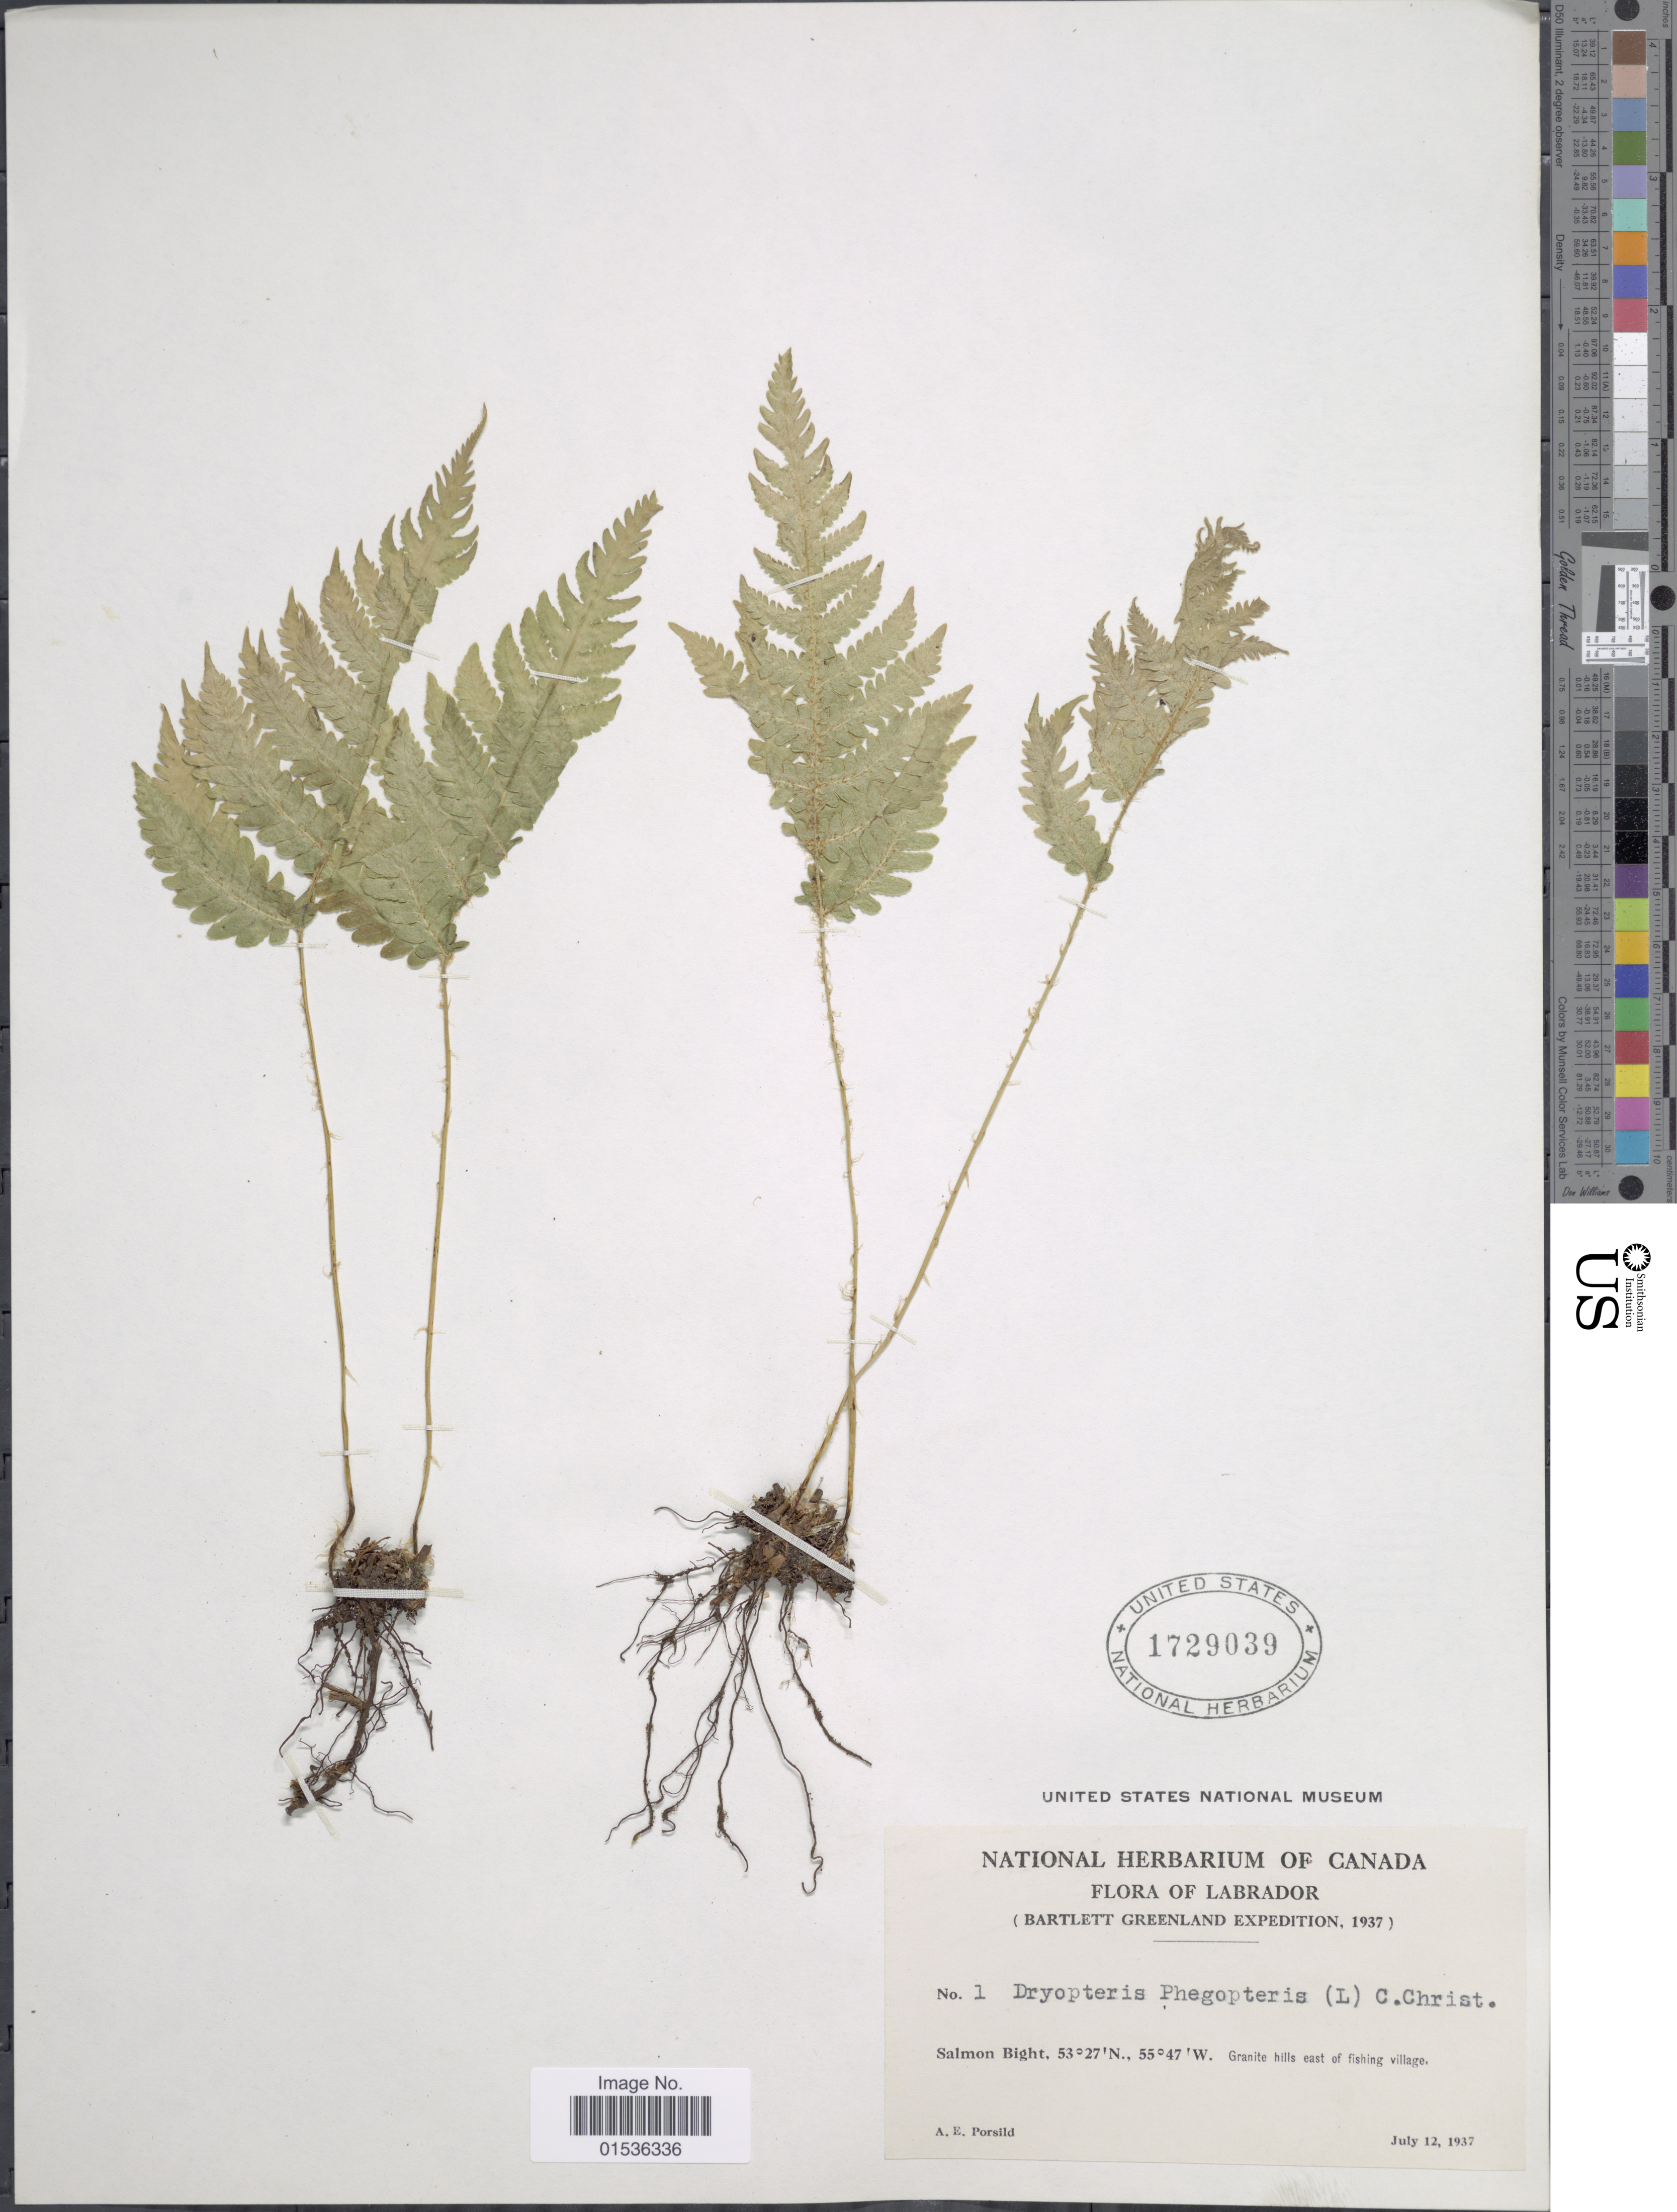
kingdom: Plantae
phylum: Tracheophyta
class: Polypodiopsida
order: Polypodiales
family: Thelypteridaceae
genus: Phegopteris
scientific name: Phegopteris connectilis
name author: (Michx.) Watt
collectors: A. E. Porsild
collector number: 1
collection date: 1937-07-12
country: Canada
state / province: Newfoundland and Labrador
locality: Labrador, Salmon Bight.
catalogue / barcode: US 1729039